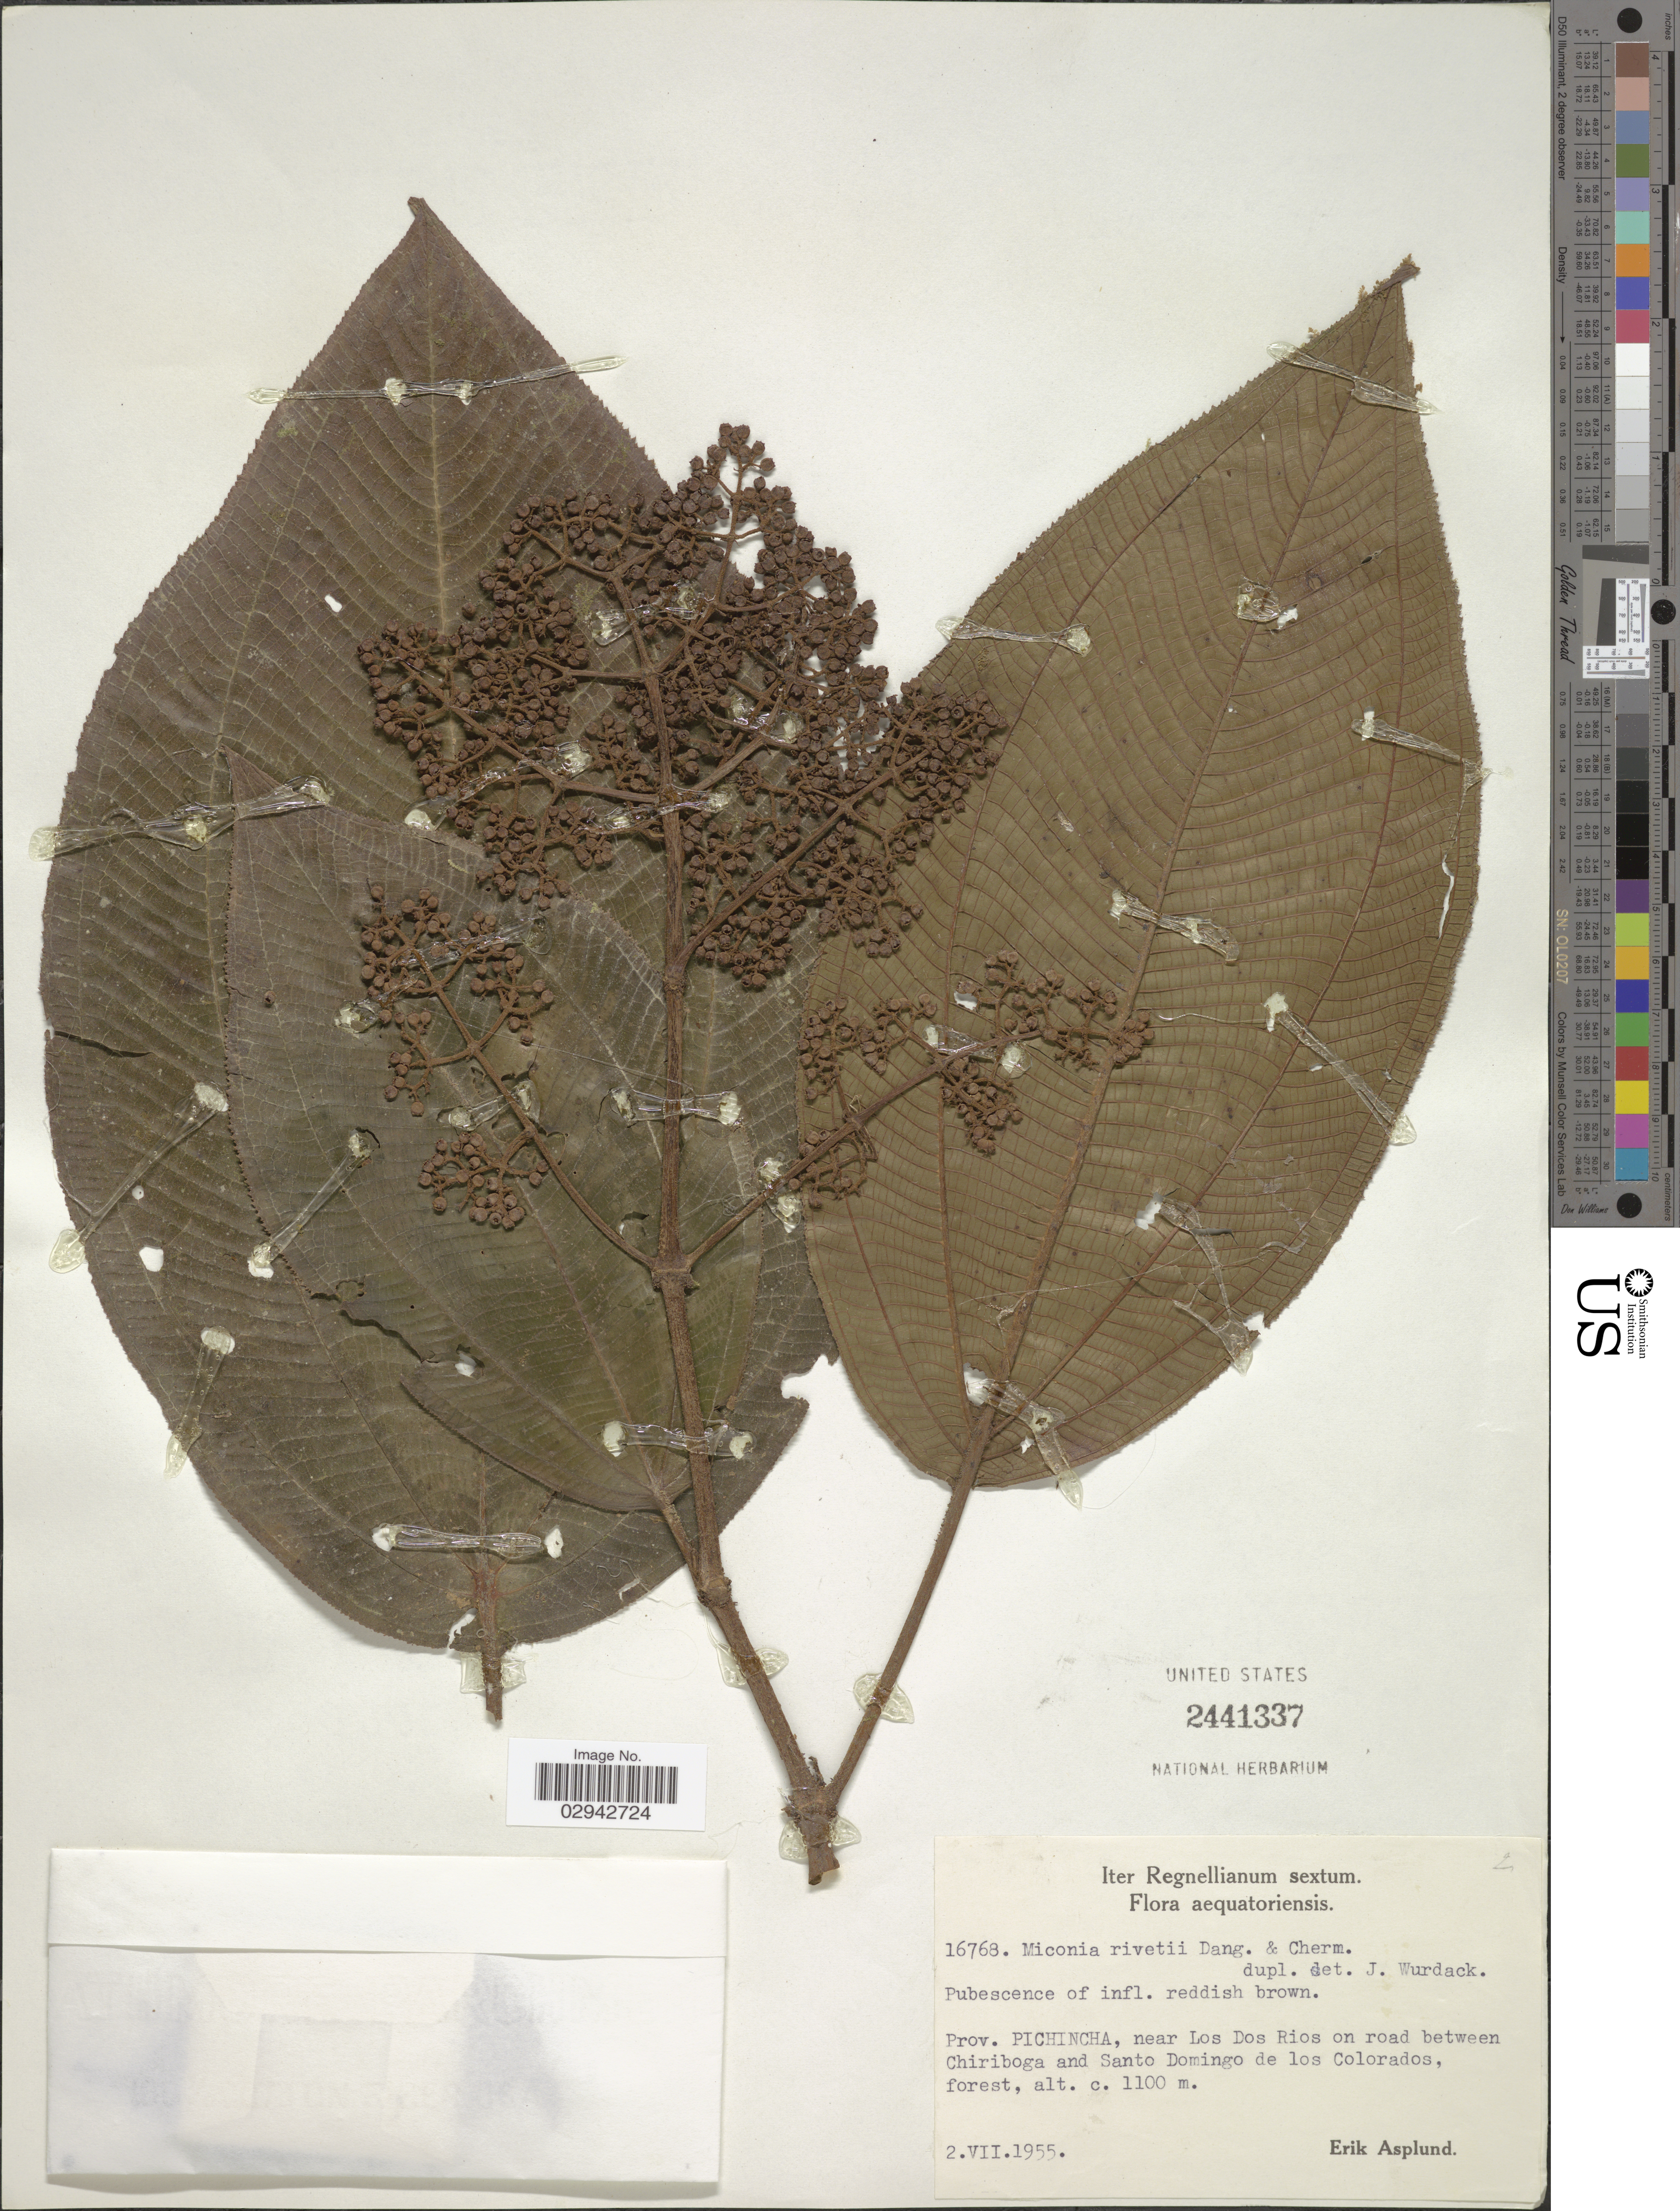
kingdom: Plantae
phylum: Tracheophyta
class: Magnoliopsida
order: Myrtales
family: Melastomataceae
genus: Miconia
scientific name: Miconia riveti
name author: Danguy & Cherm.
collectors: E. Asplund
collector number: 16768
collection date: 1955-07-02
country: Ecuador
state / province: Pichincha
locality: Near Los Dos Rios on road between Chiriboga and Santo Domingo de los Colorados.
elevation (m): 1100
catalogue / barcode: US 2441337